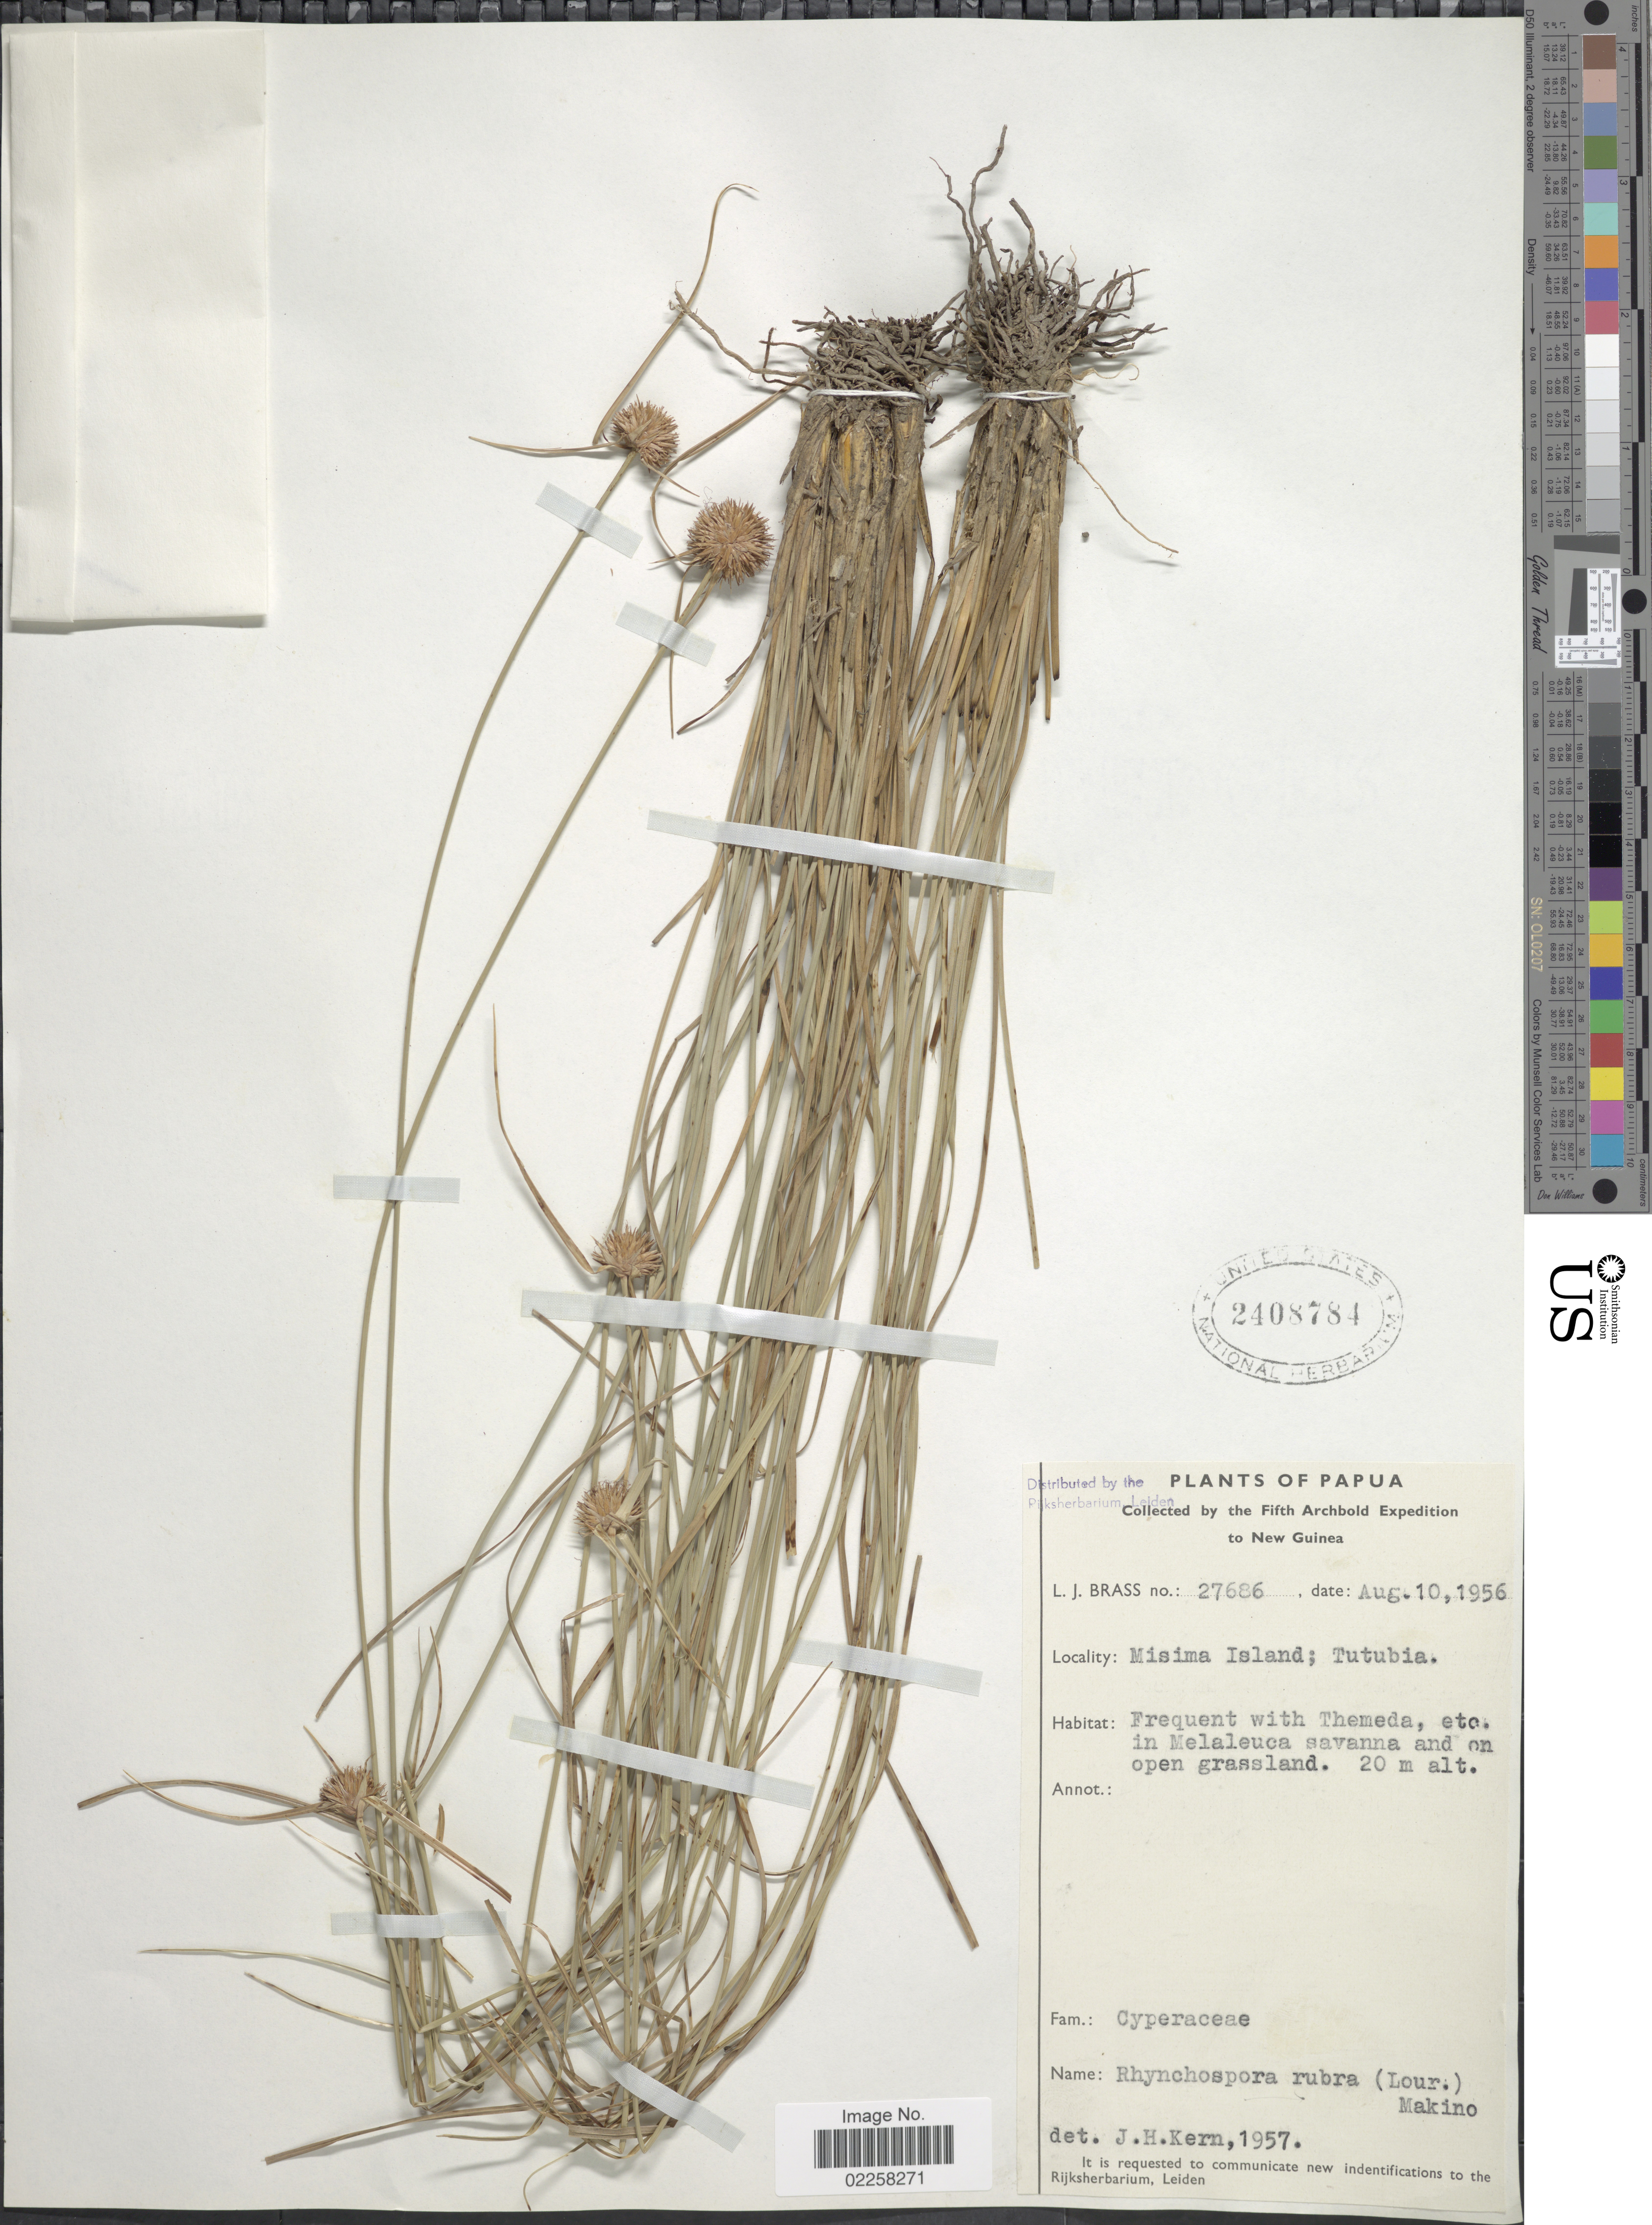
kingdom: Plantae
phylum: Tracheophyta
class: Liliopsida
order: Poales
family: Cyperaceae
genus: Rhynchospora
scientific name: Rhynchospora rubra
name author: (Lour.) Makino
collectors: L. J. Brass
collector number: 27686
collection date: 1956-08-10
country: Indonesia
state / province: Papua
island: New Guinea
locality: New Guinea, Misima Island; Tutubia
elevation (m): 20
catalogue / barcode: US 2408784